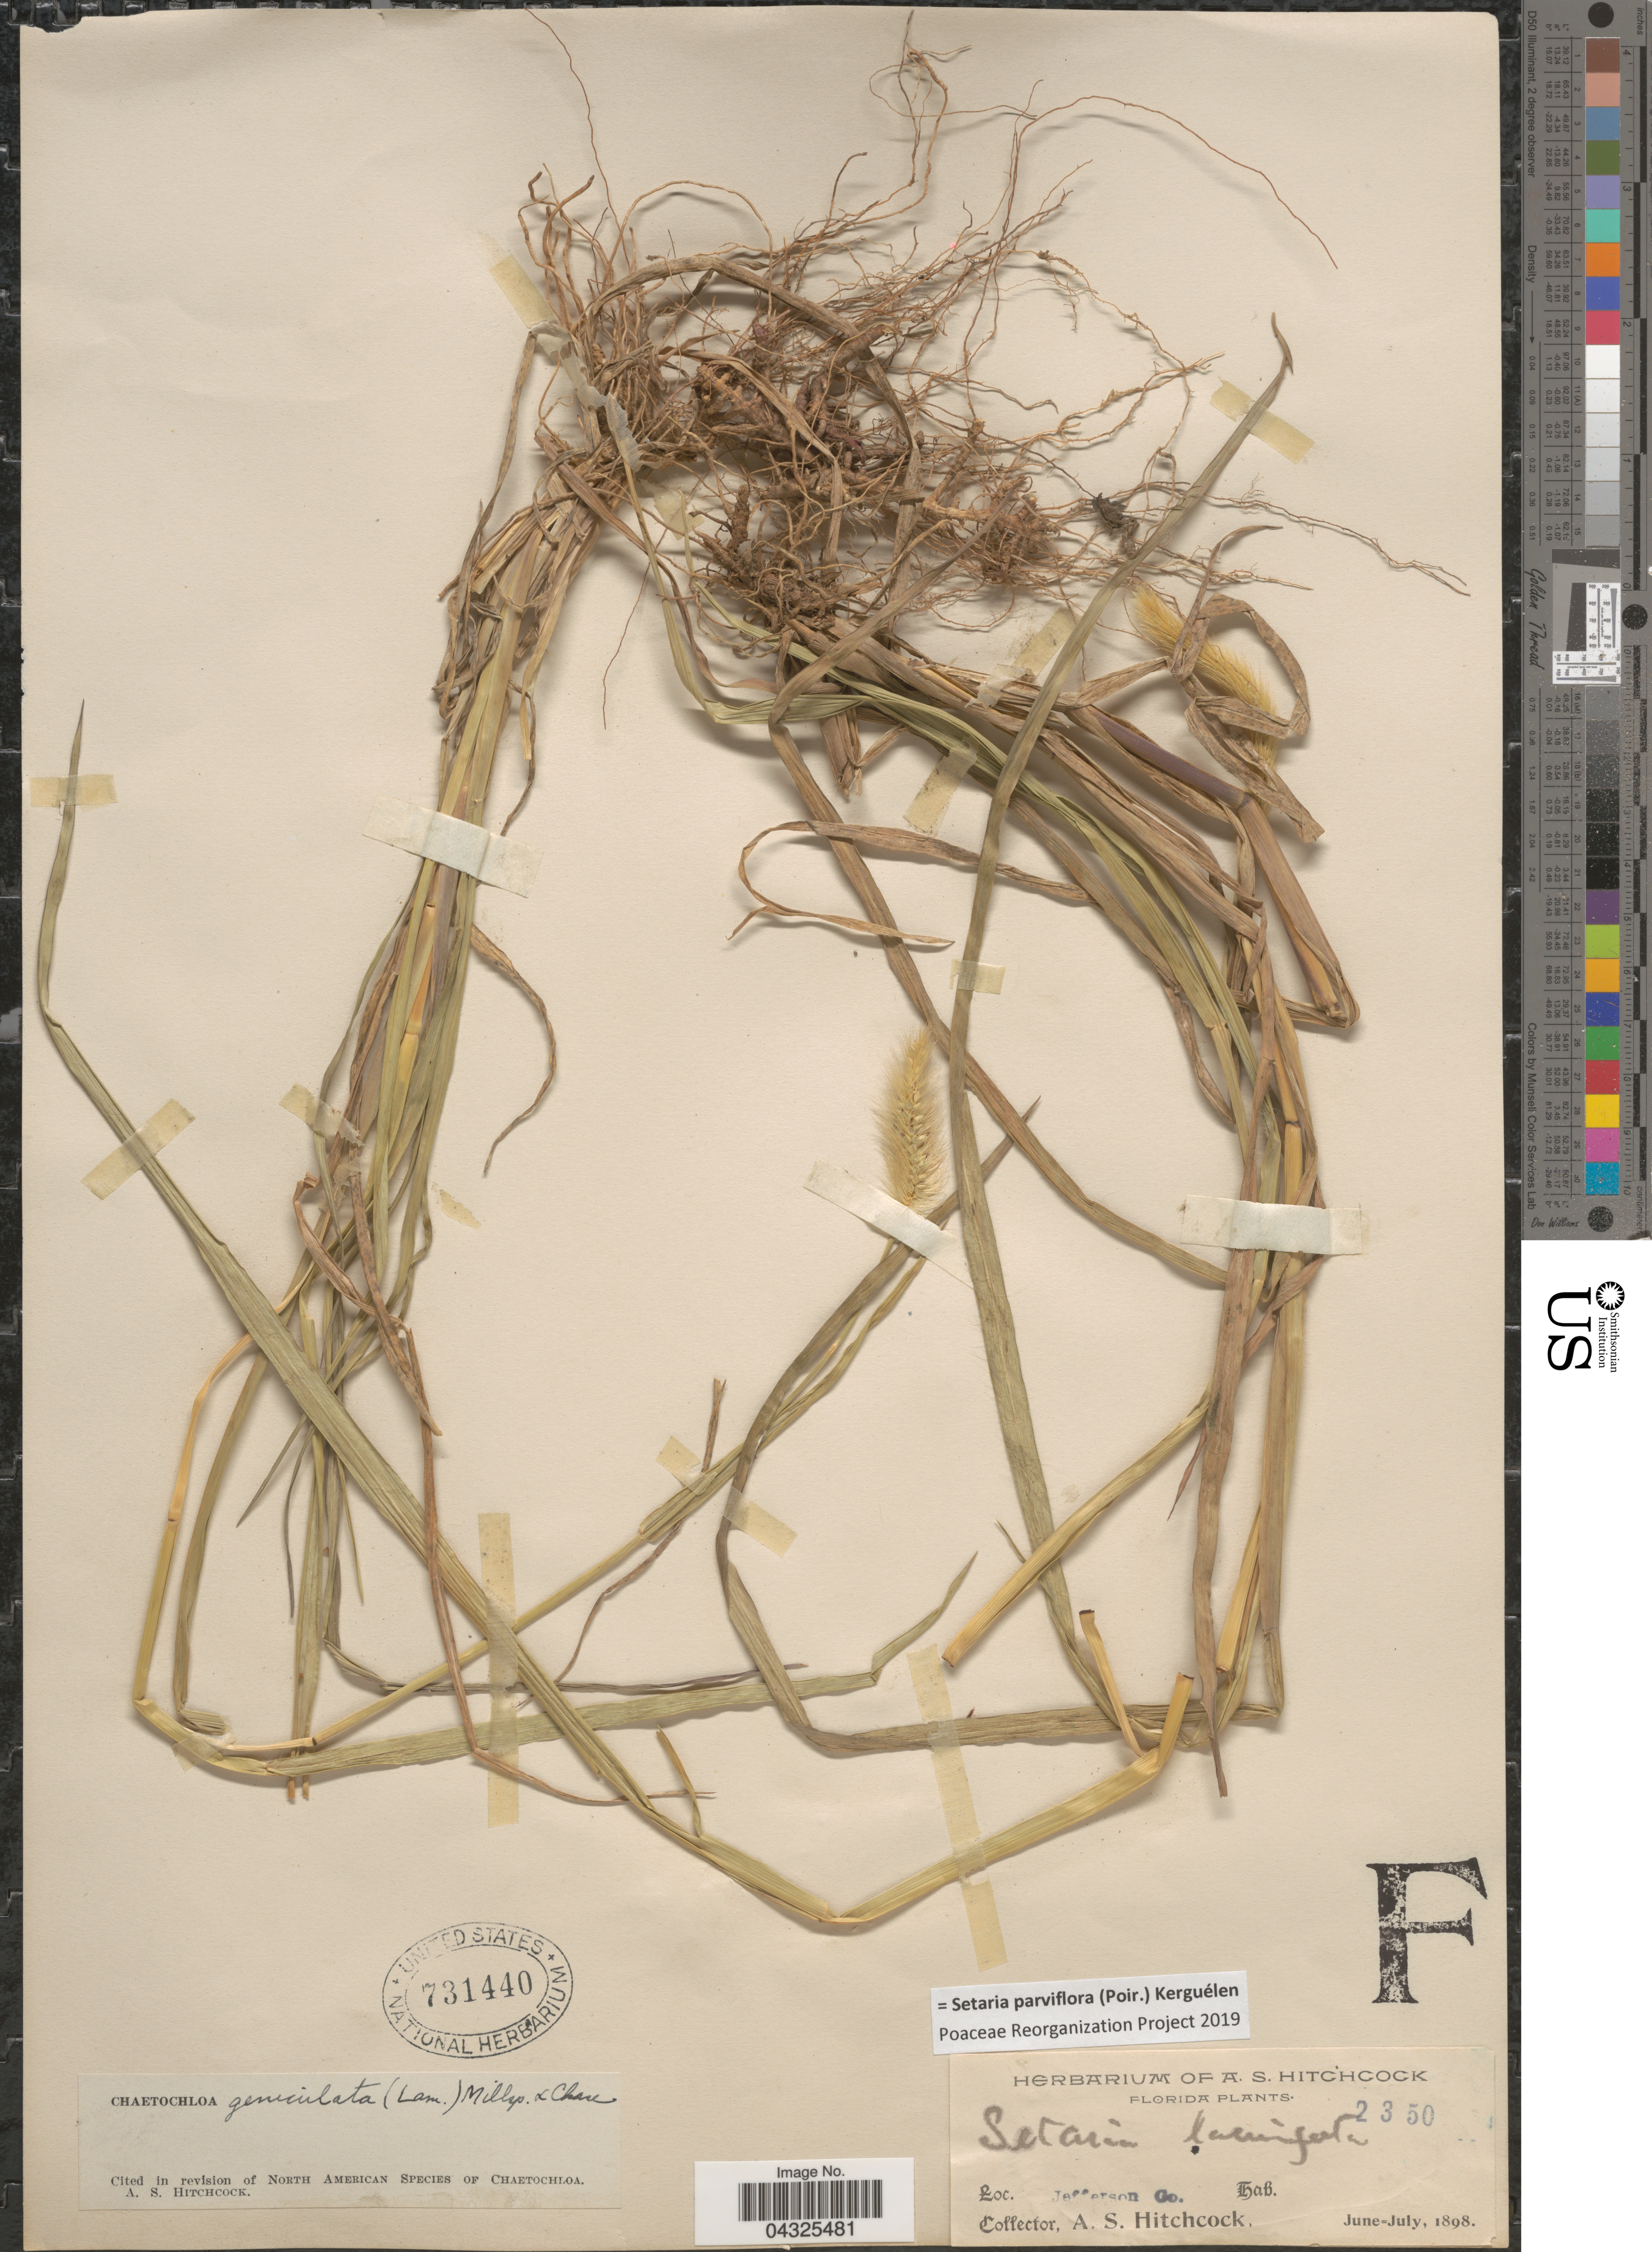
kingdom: Plantae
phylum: Tracheophyta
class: Liliopsida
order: Poales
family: Poaceae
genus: Setaria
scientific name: Setaria parviflora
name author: (Poir.) Kerguélen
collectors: A. S. Hitchcock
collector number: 2350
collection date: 1898-06/1898-07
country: United States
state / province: Florida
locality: Jefferson Co.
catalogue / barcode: US 731440